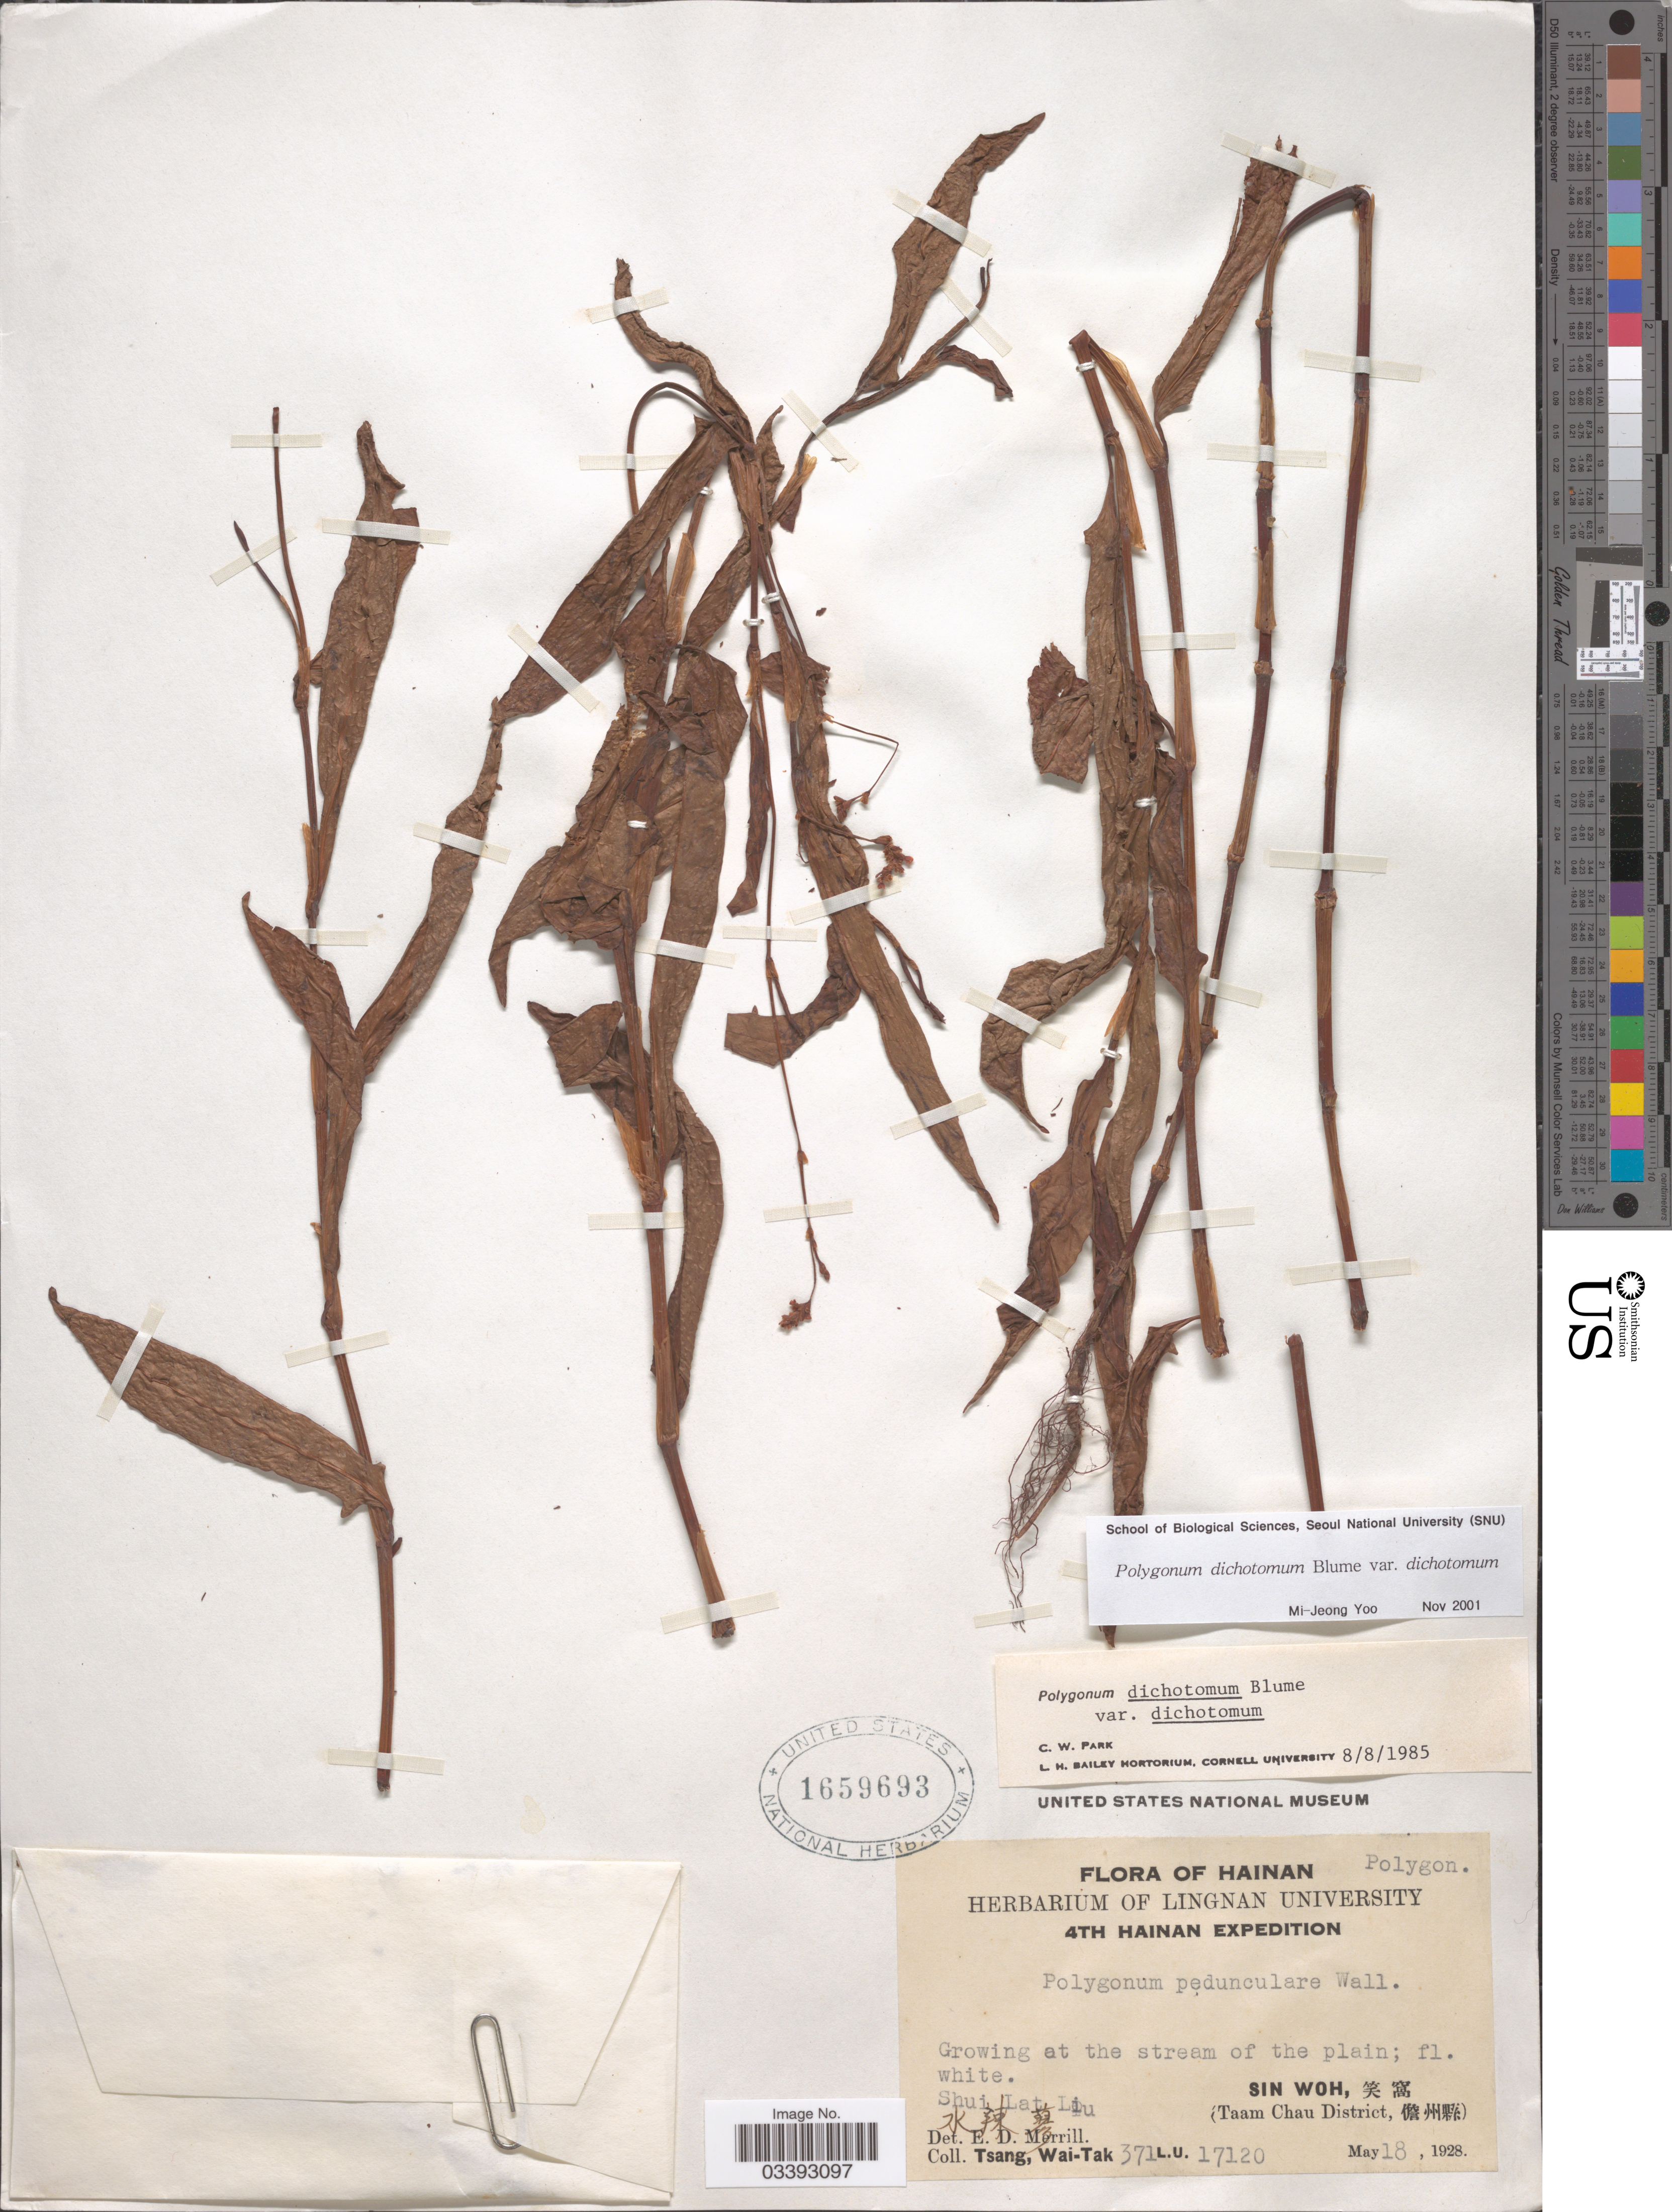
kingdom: Plantae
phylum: Tracheophyta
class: Magnoliopsida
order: Caryophyllales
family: Polygonaceae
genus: Polygonum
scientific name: Polygonum dichotomum var. dichotomum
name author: Blume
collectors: W. T. Tsang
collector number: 371L.U.17120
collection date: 1928-05-18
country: China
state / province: Hainan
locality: Shui Lat Liu X. Sin Woh, X. (Taam Chau District, X).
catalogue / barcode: US 1659693